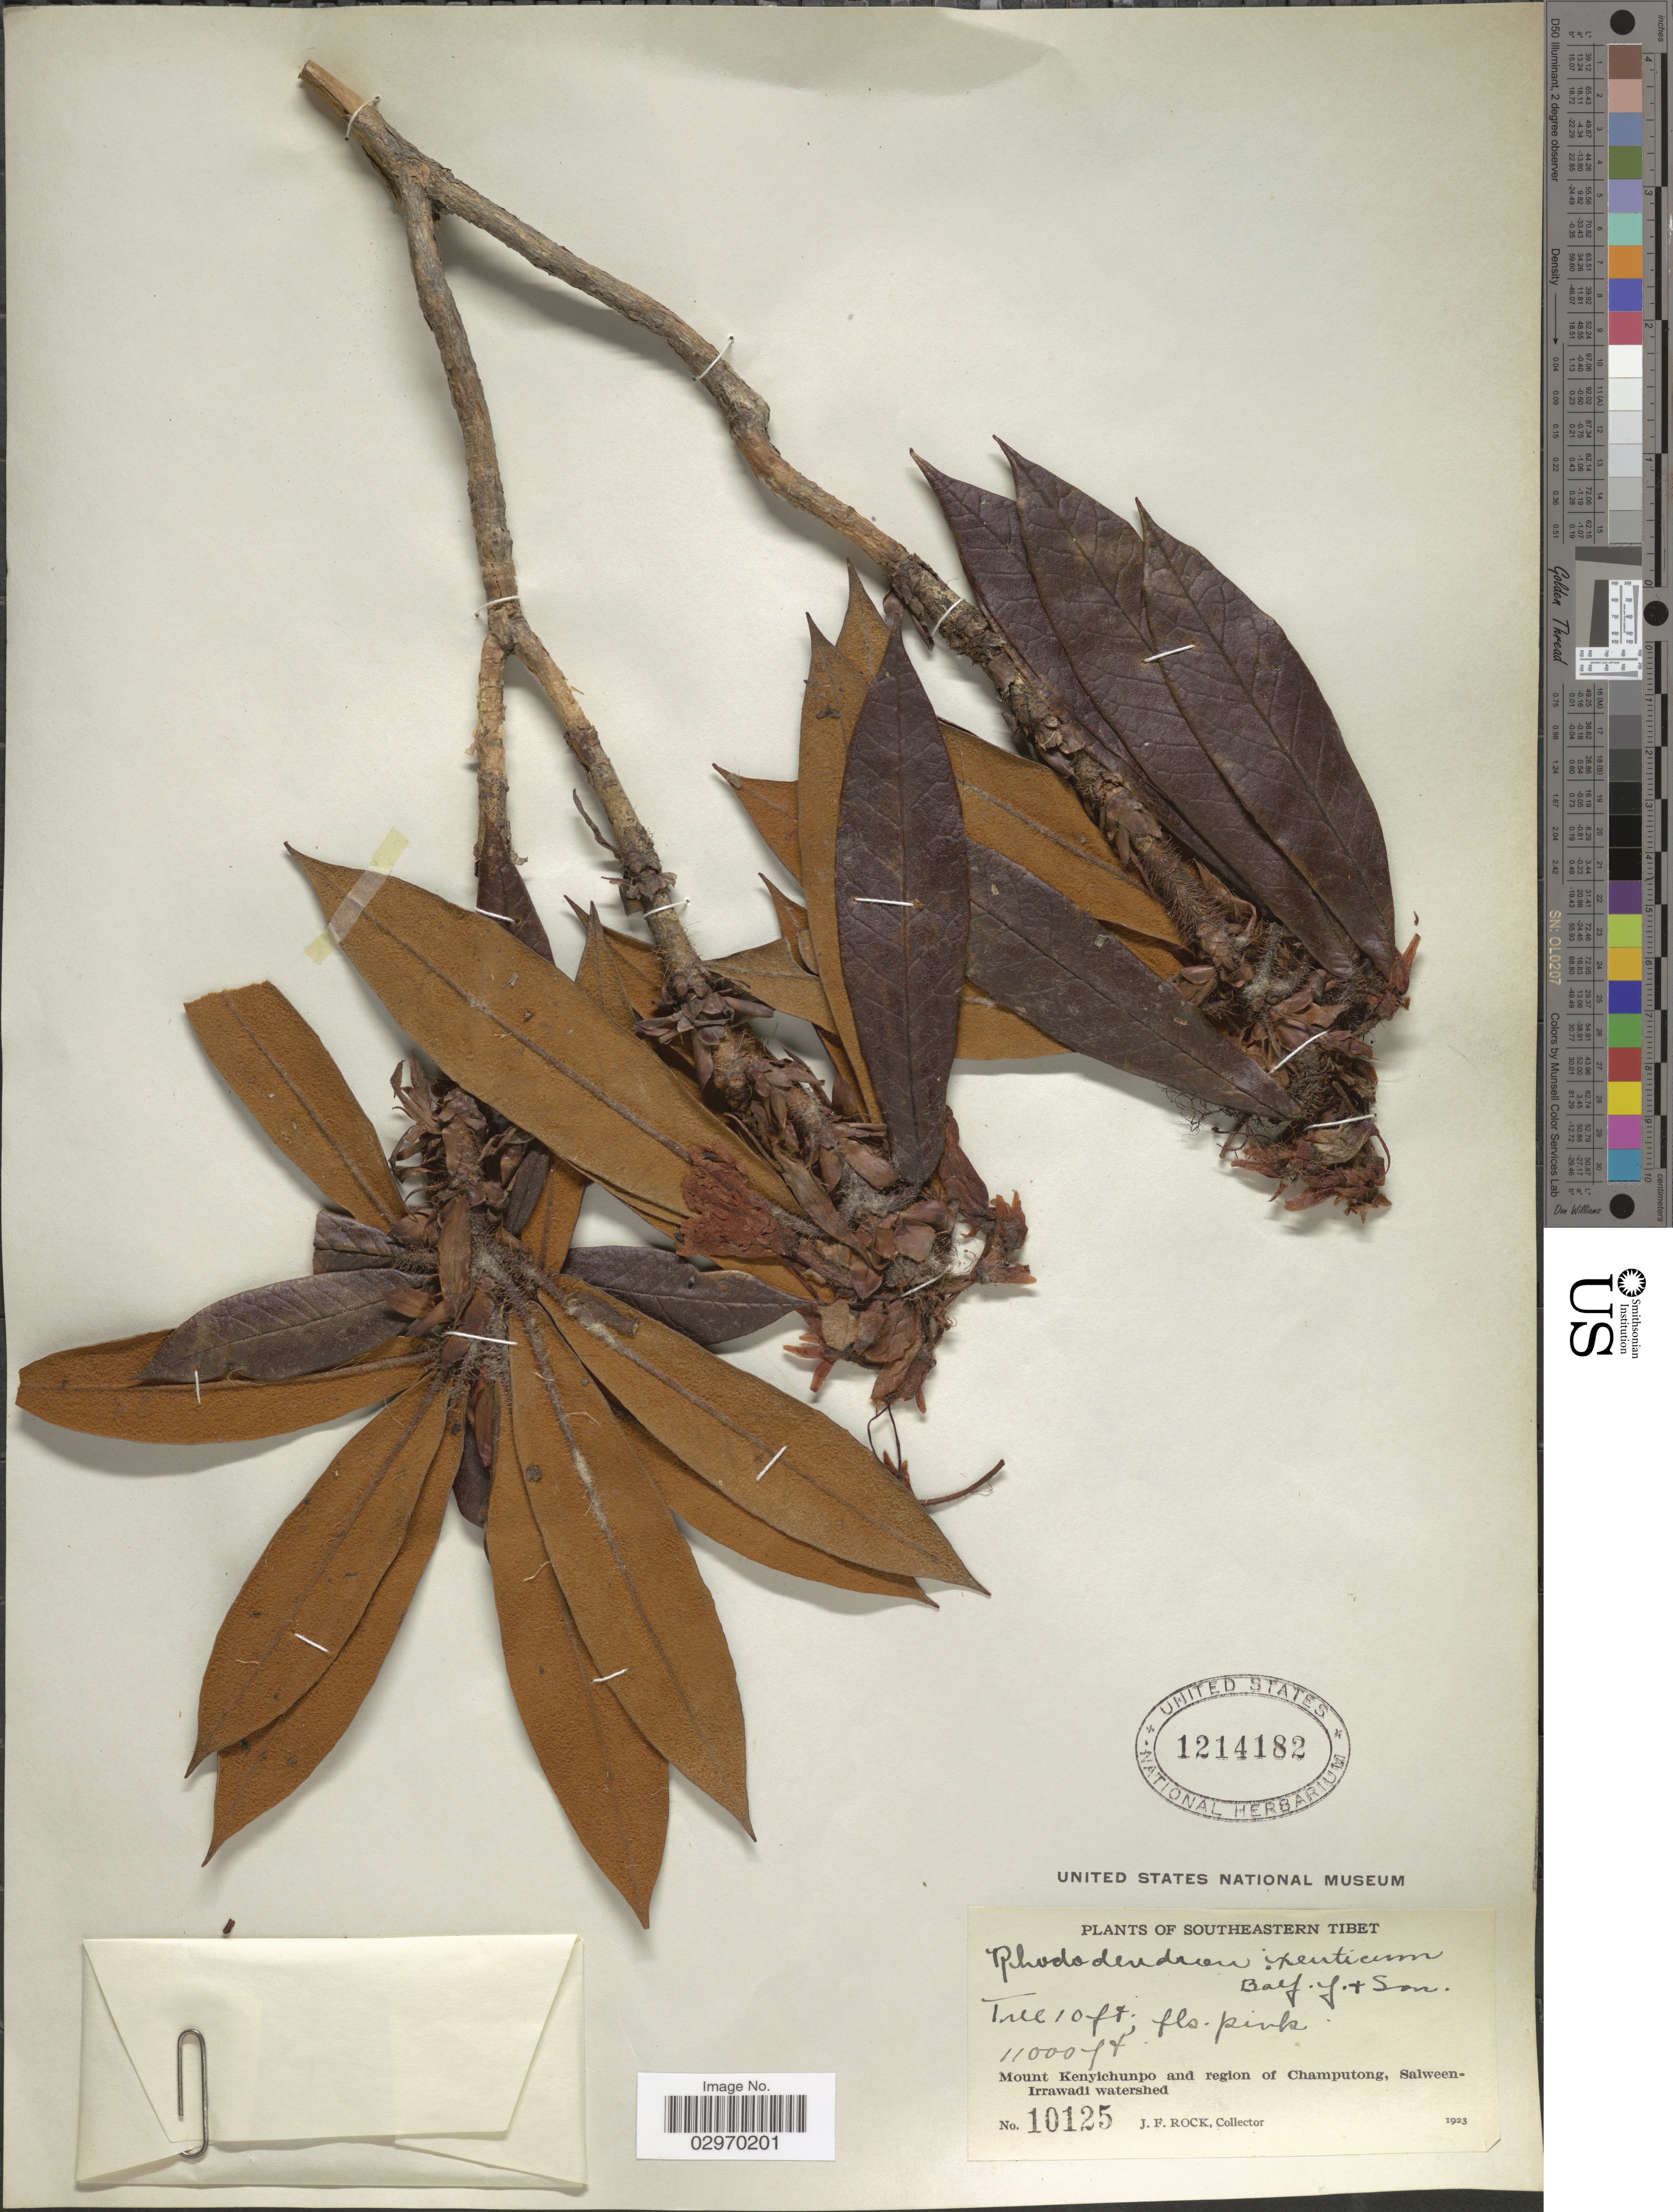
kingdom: Plantae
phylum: Tracheophyta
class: Magnoliopsida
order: Ericales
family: Ericaceae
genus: Rhododendron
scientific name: Rhododendron crinigerum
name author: Franch.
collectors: J. Rock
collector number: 10125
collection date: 1923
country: China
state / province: Xizang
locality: Southeastern Tibet. Mount Kenyichunpo and region of Champutong, Salween-Irrawadi watershed.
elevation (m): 3353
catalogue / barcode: US 1214182